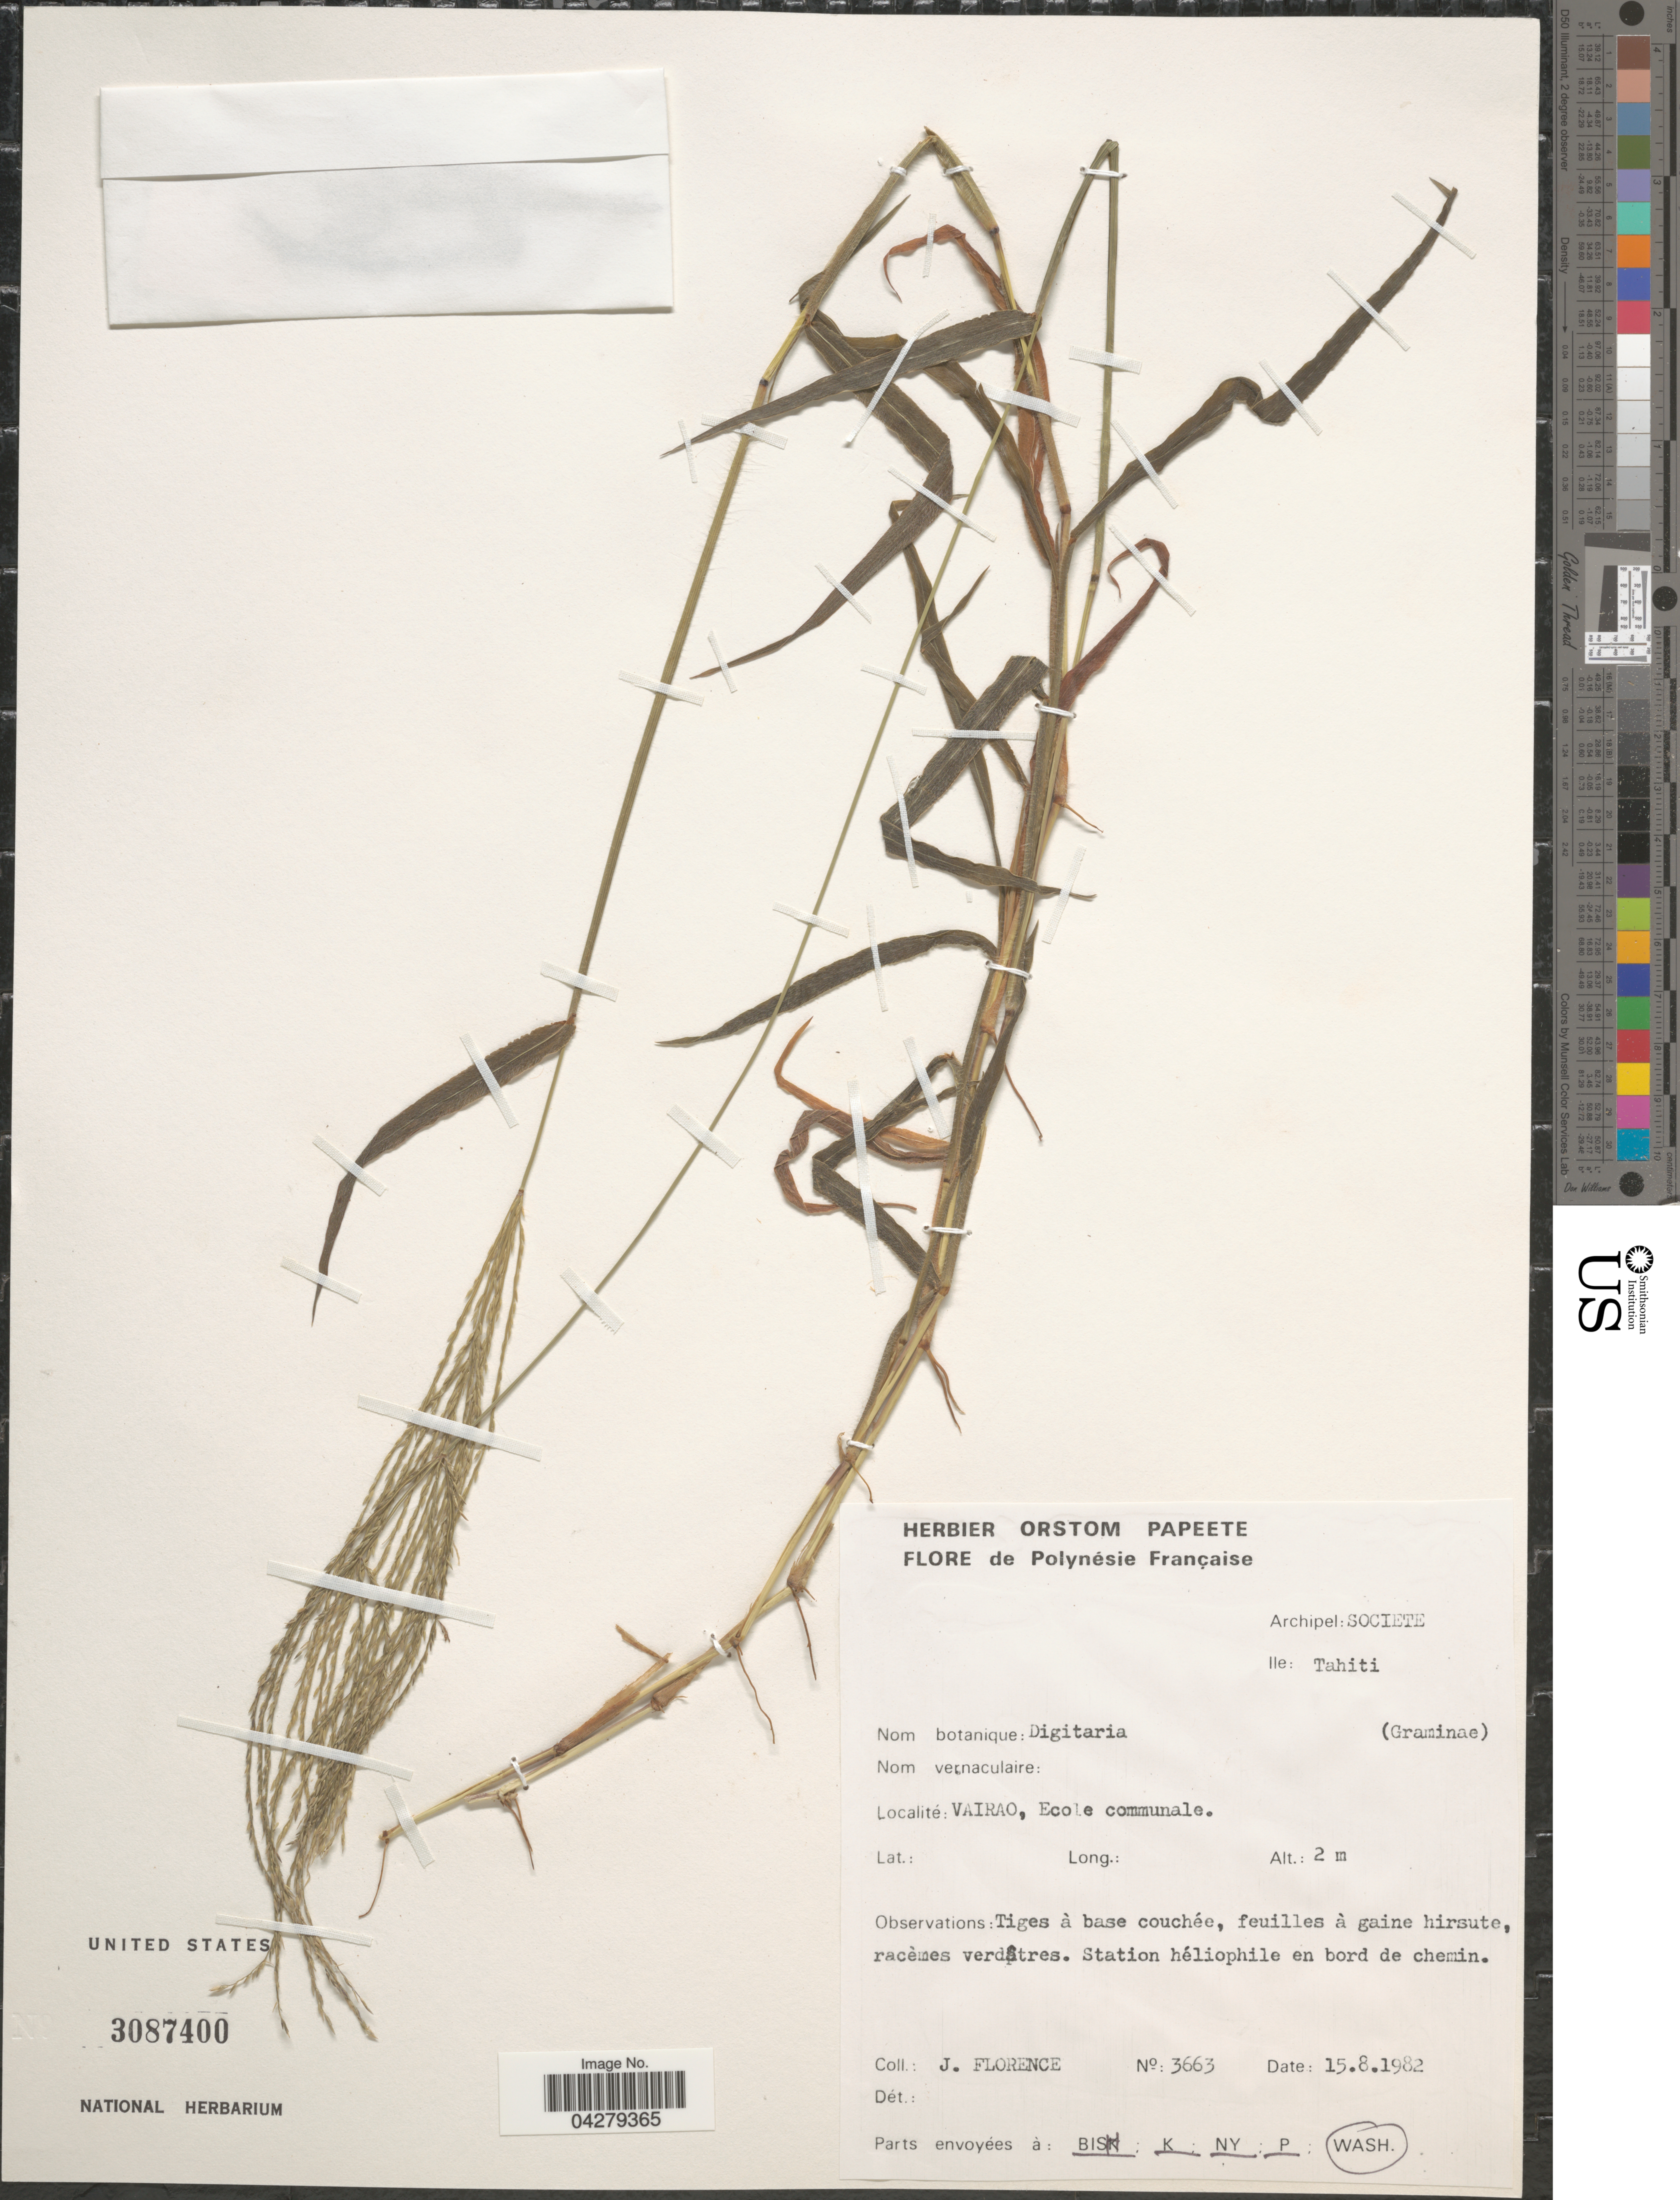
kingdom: Plantae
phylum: Tracheophyta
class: Liliopsida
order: Poales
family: Poaceae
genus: Digitaria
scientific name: Digitaria sp.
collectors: J. Florence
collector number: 3663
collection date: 1982-08-15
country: French Polynesia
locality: Polynésie Française. Archipel:Societe. Ile: Tahiti. Vairao, Ecole communale.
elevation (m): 2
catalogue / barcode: US 3087400